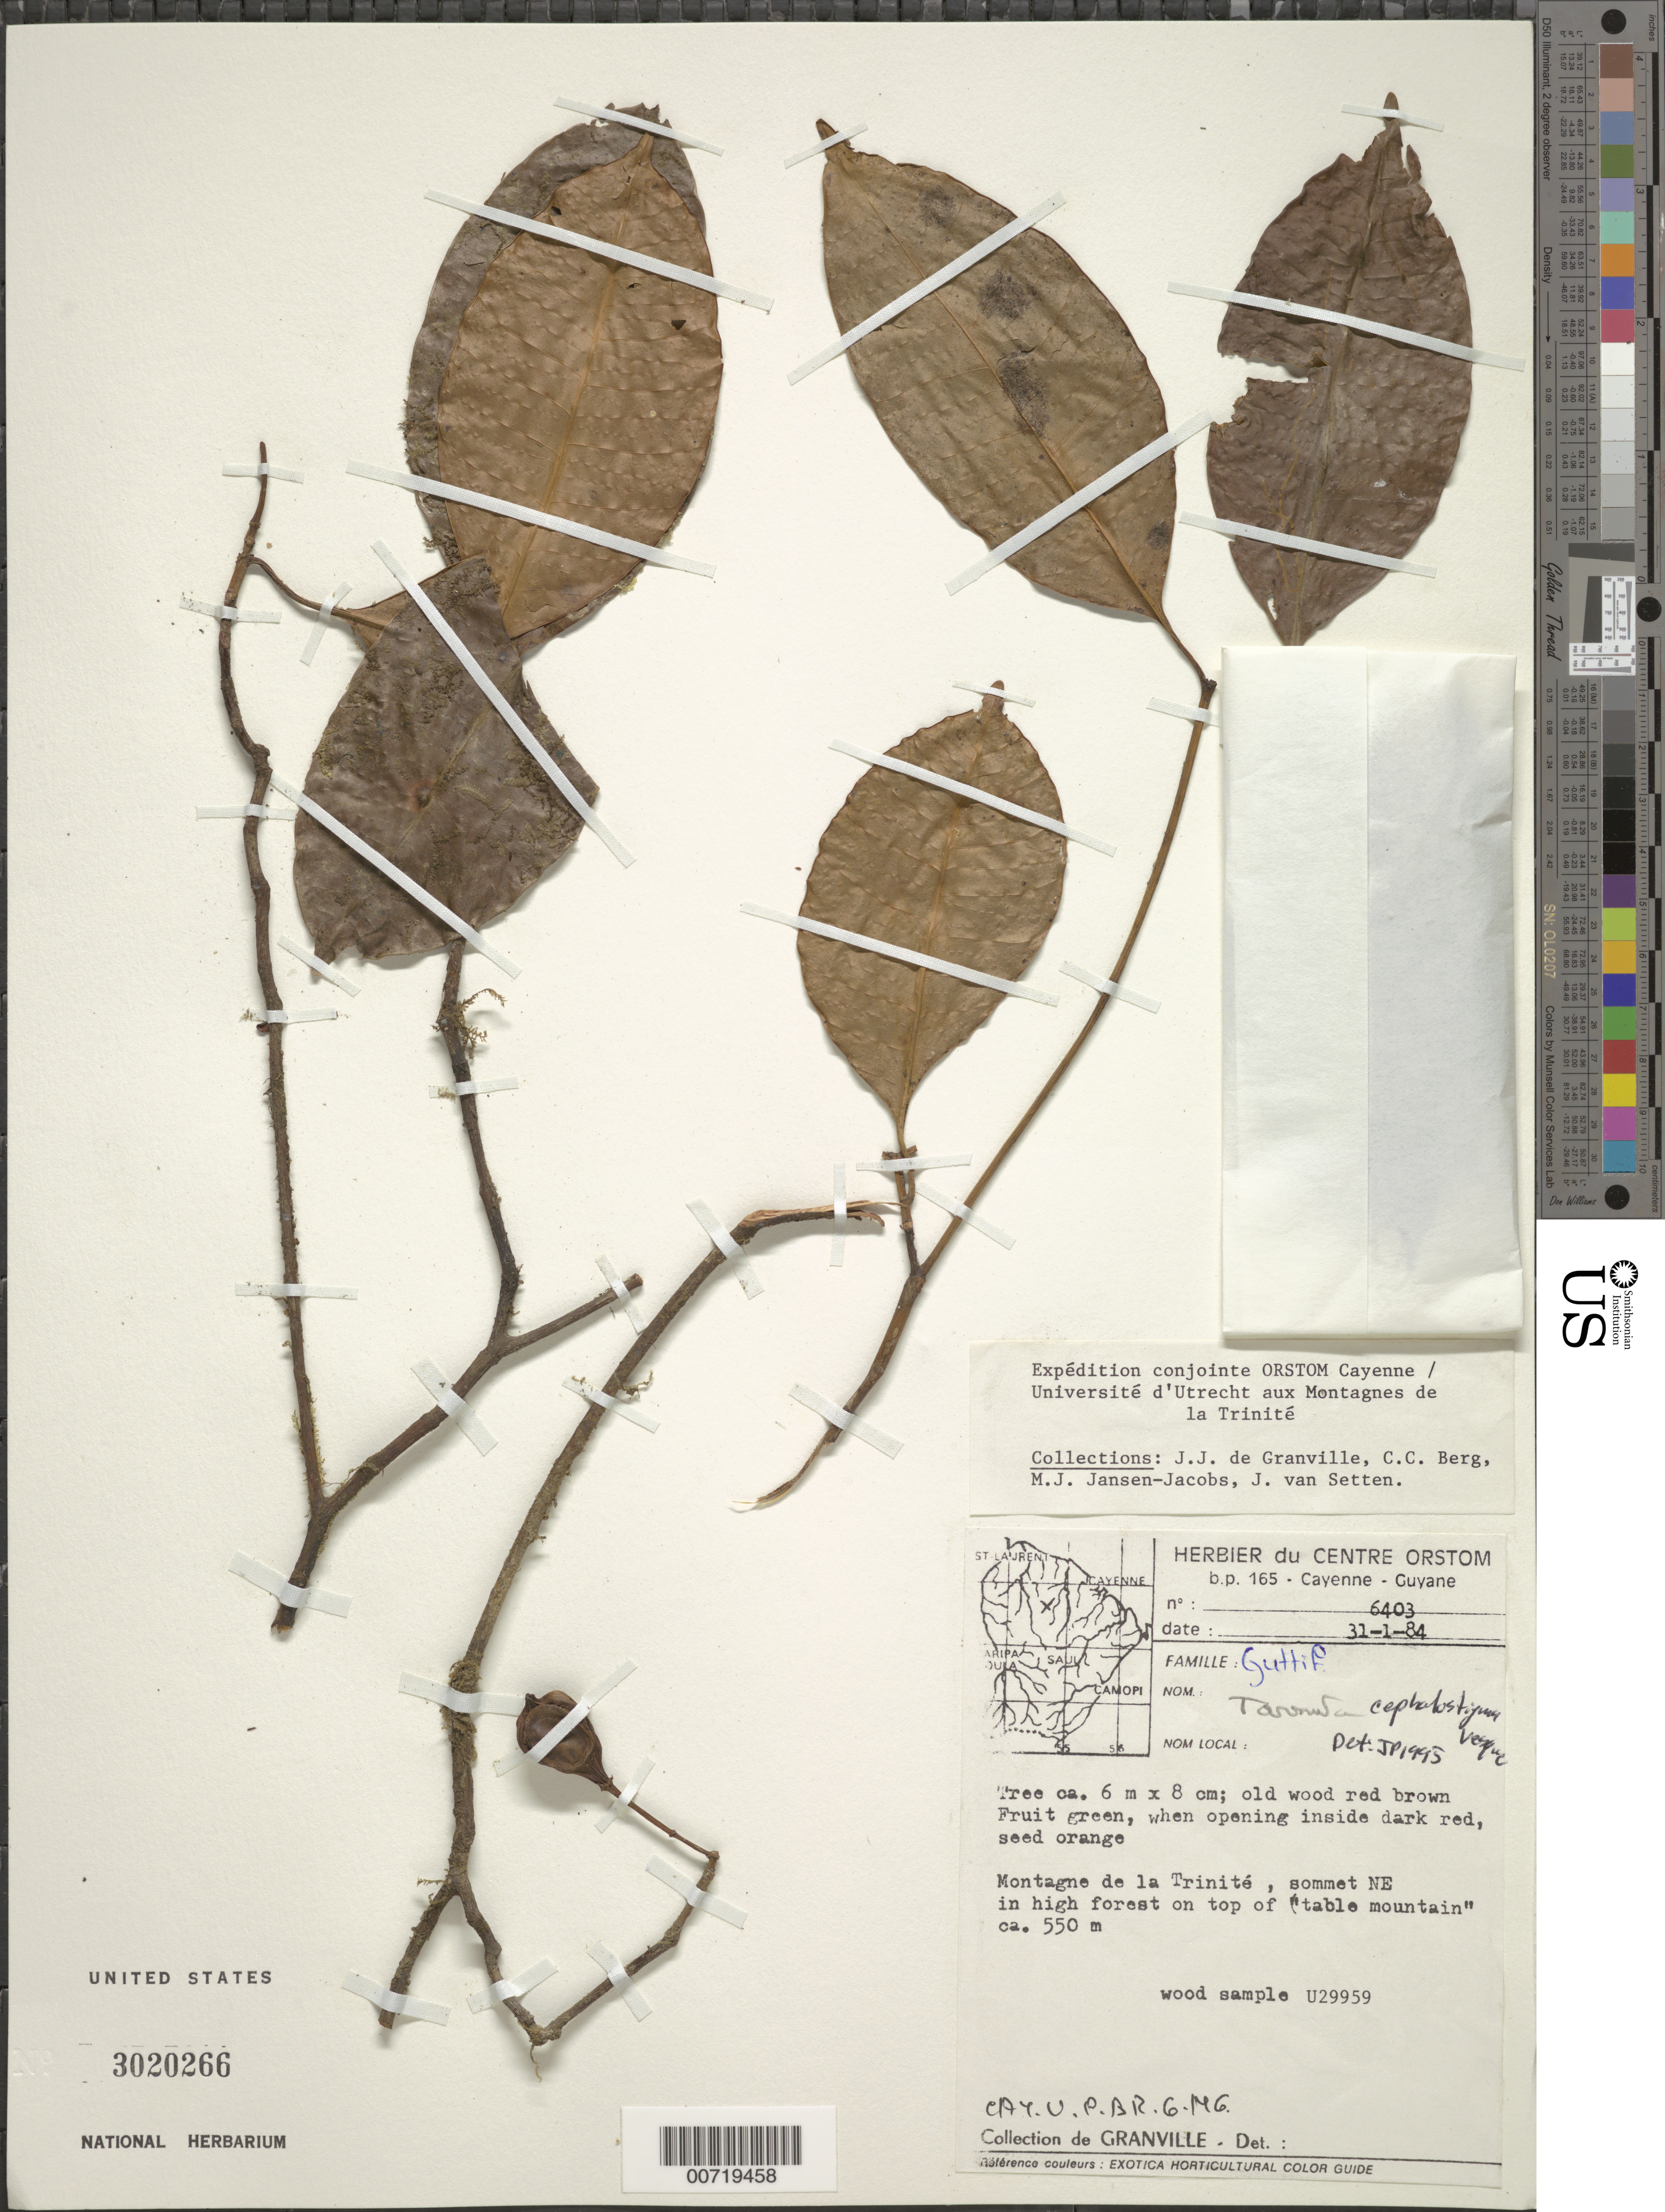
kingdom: Plantae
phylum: Tracheophyta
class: Magnoliopsida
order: Malpighiales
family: Clusiaceae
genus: Tovomita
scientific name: Tovomita cephalostigma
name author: Vesque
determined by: Pipoly, J. J., III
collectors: J.-J. de Granville, C. C. Berg, M. J. Jansen-Jacobs & J. van Setten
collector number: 6403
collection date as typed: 31-Jan-84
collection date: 1984-01-31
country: French Guiana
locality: Montagnes de la Trinité, sommet NE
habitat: High forest on slope of "table mountain"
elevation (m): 550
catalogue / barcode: US 3020266